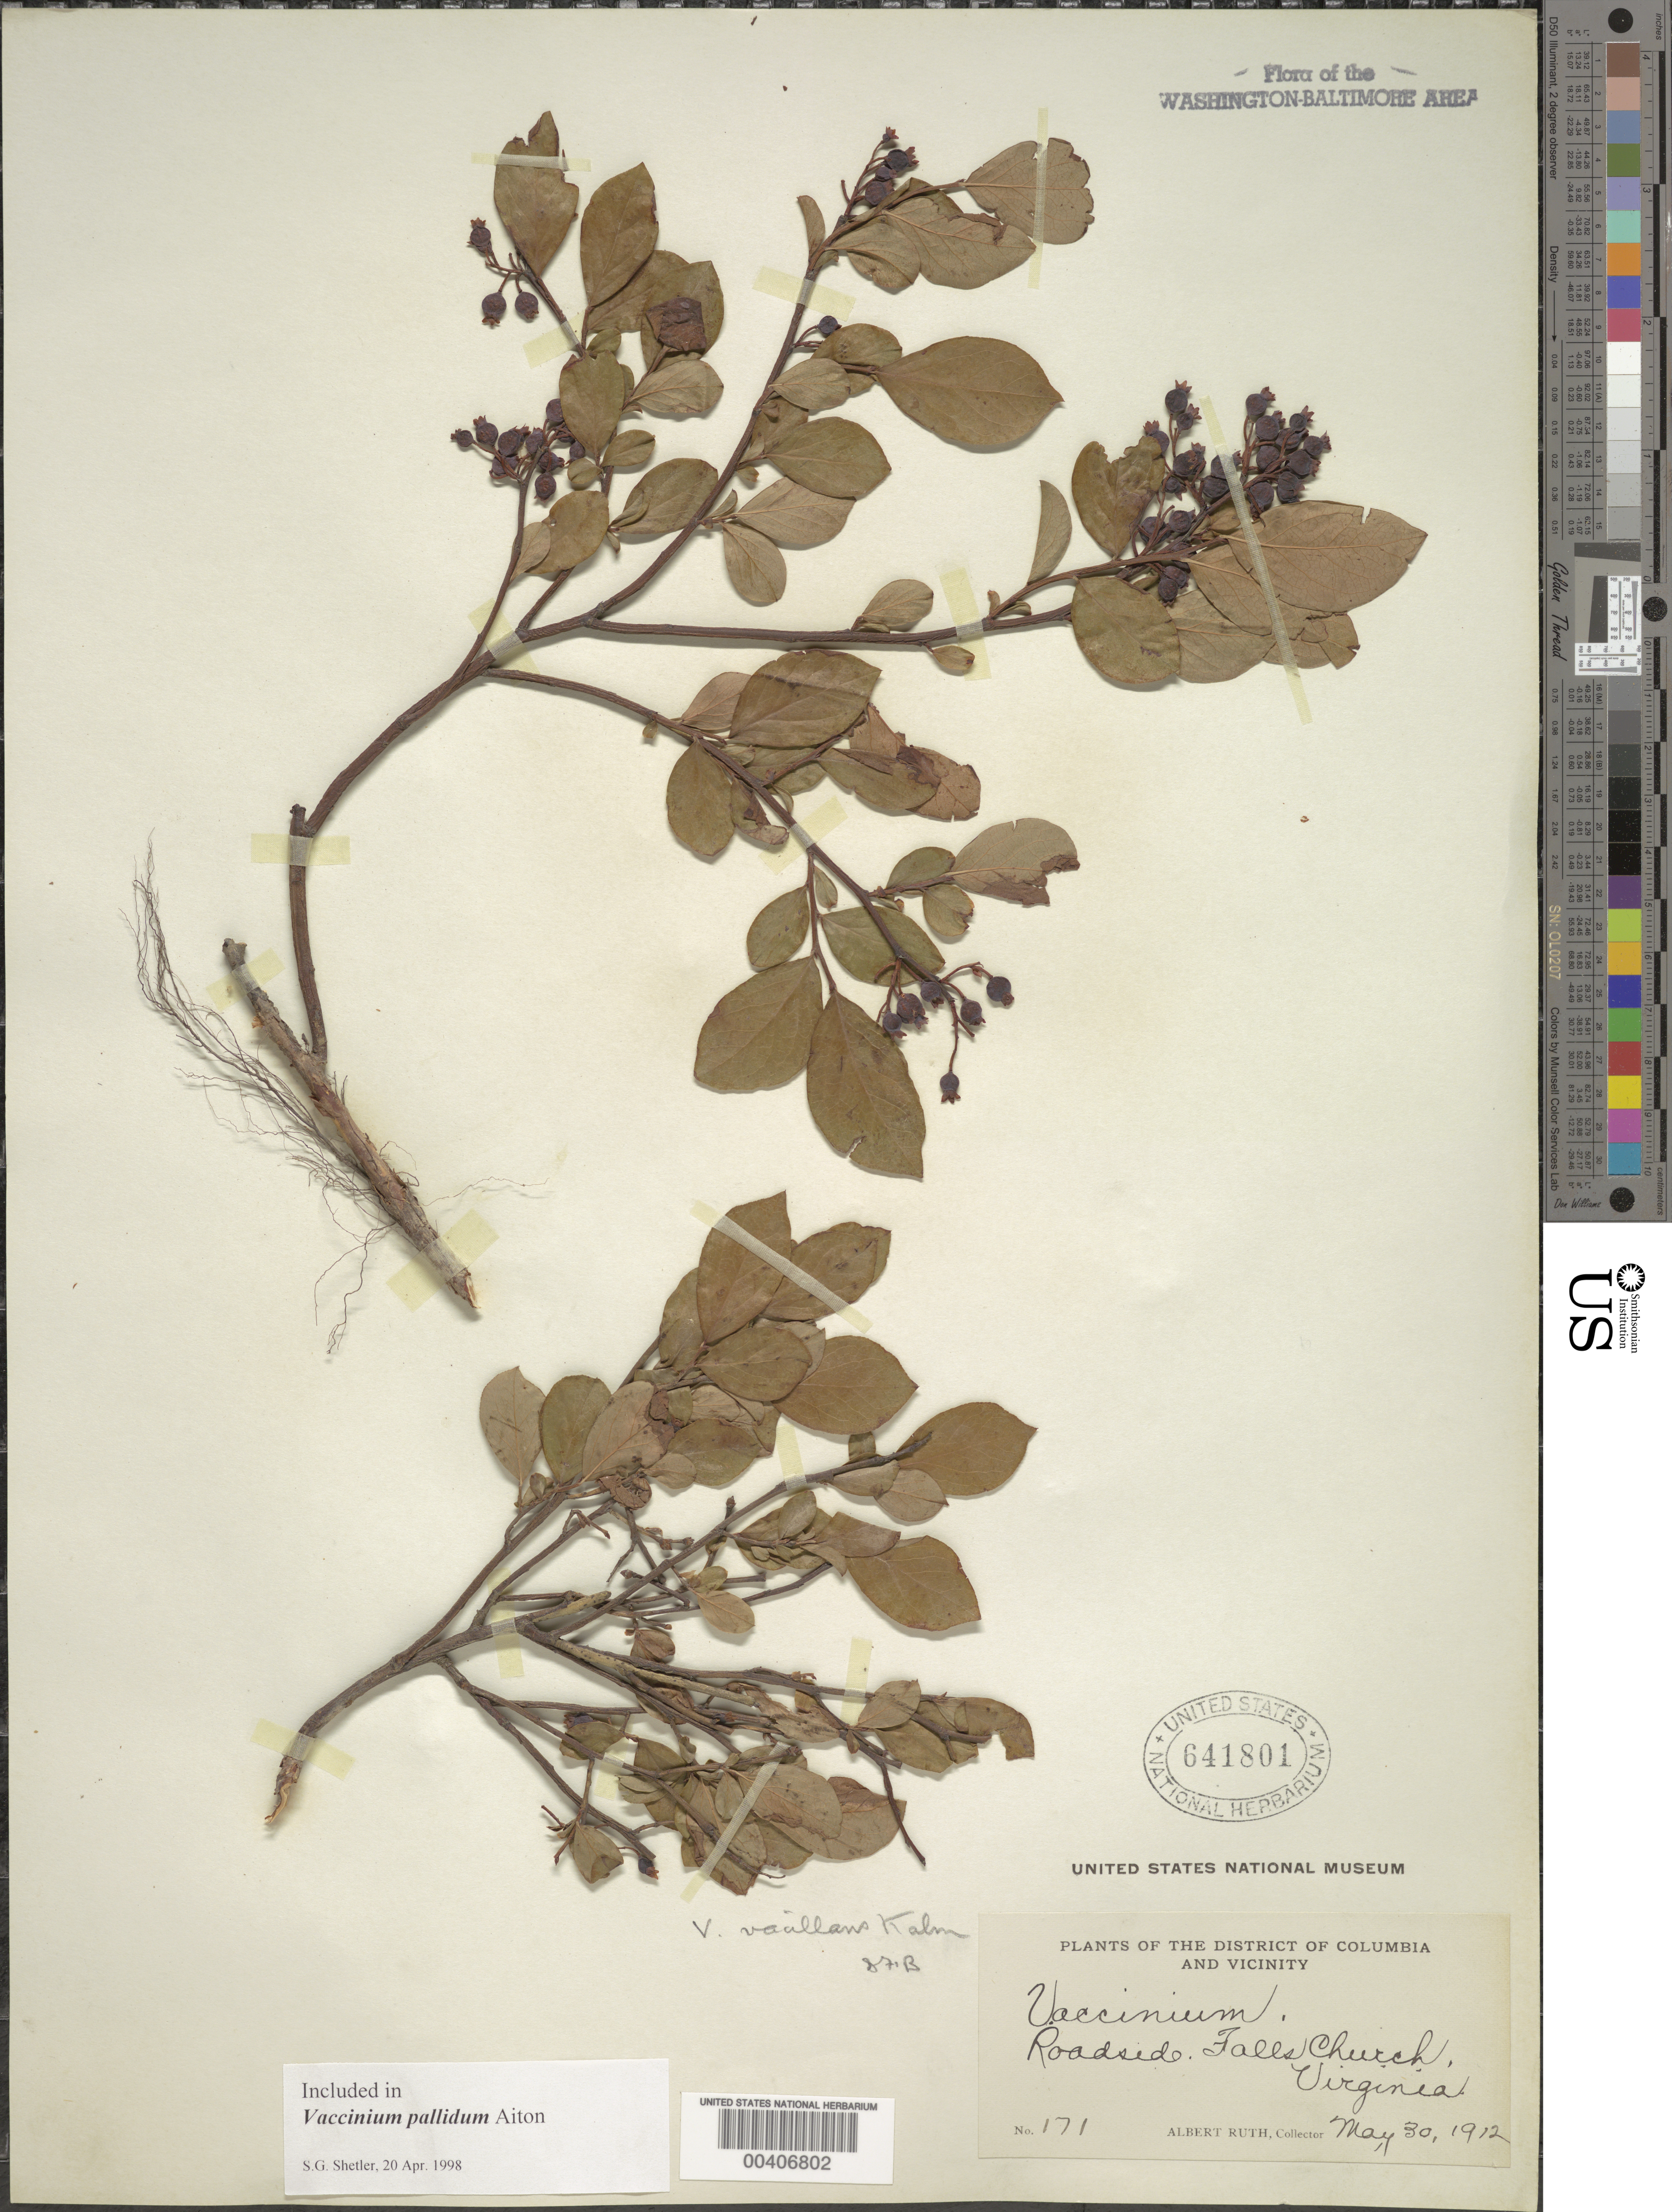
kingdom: Plantae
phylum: Tracheophyta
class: Magnoliopsida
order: Ericales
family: Ericaceae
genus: Vaccinium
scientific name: Vaccinium pallidum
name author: Aiton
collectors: A. Ruth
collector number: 171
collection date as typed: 30 May 1912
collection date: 1912-05-30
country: United States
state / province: Virginia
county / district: City of Falls Church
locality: Falls Church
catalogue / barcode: US 641801